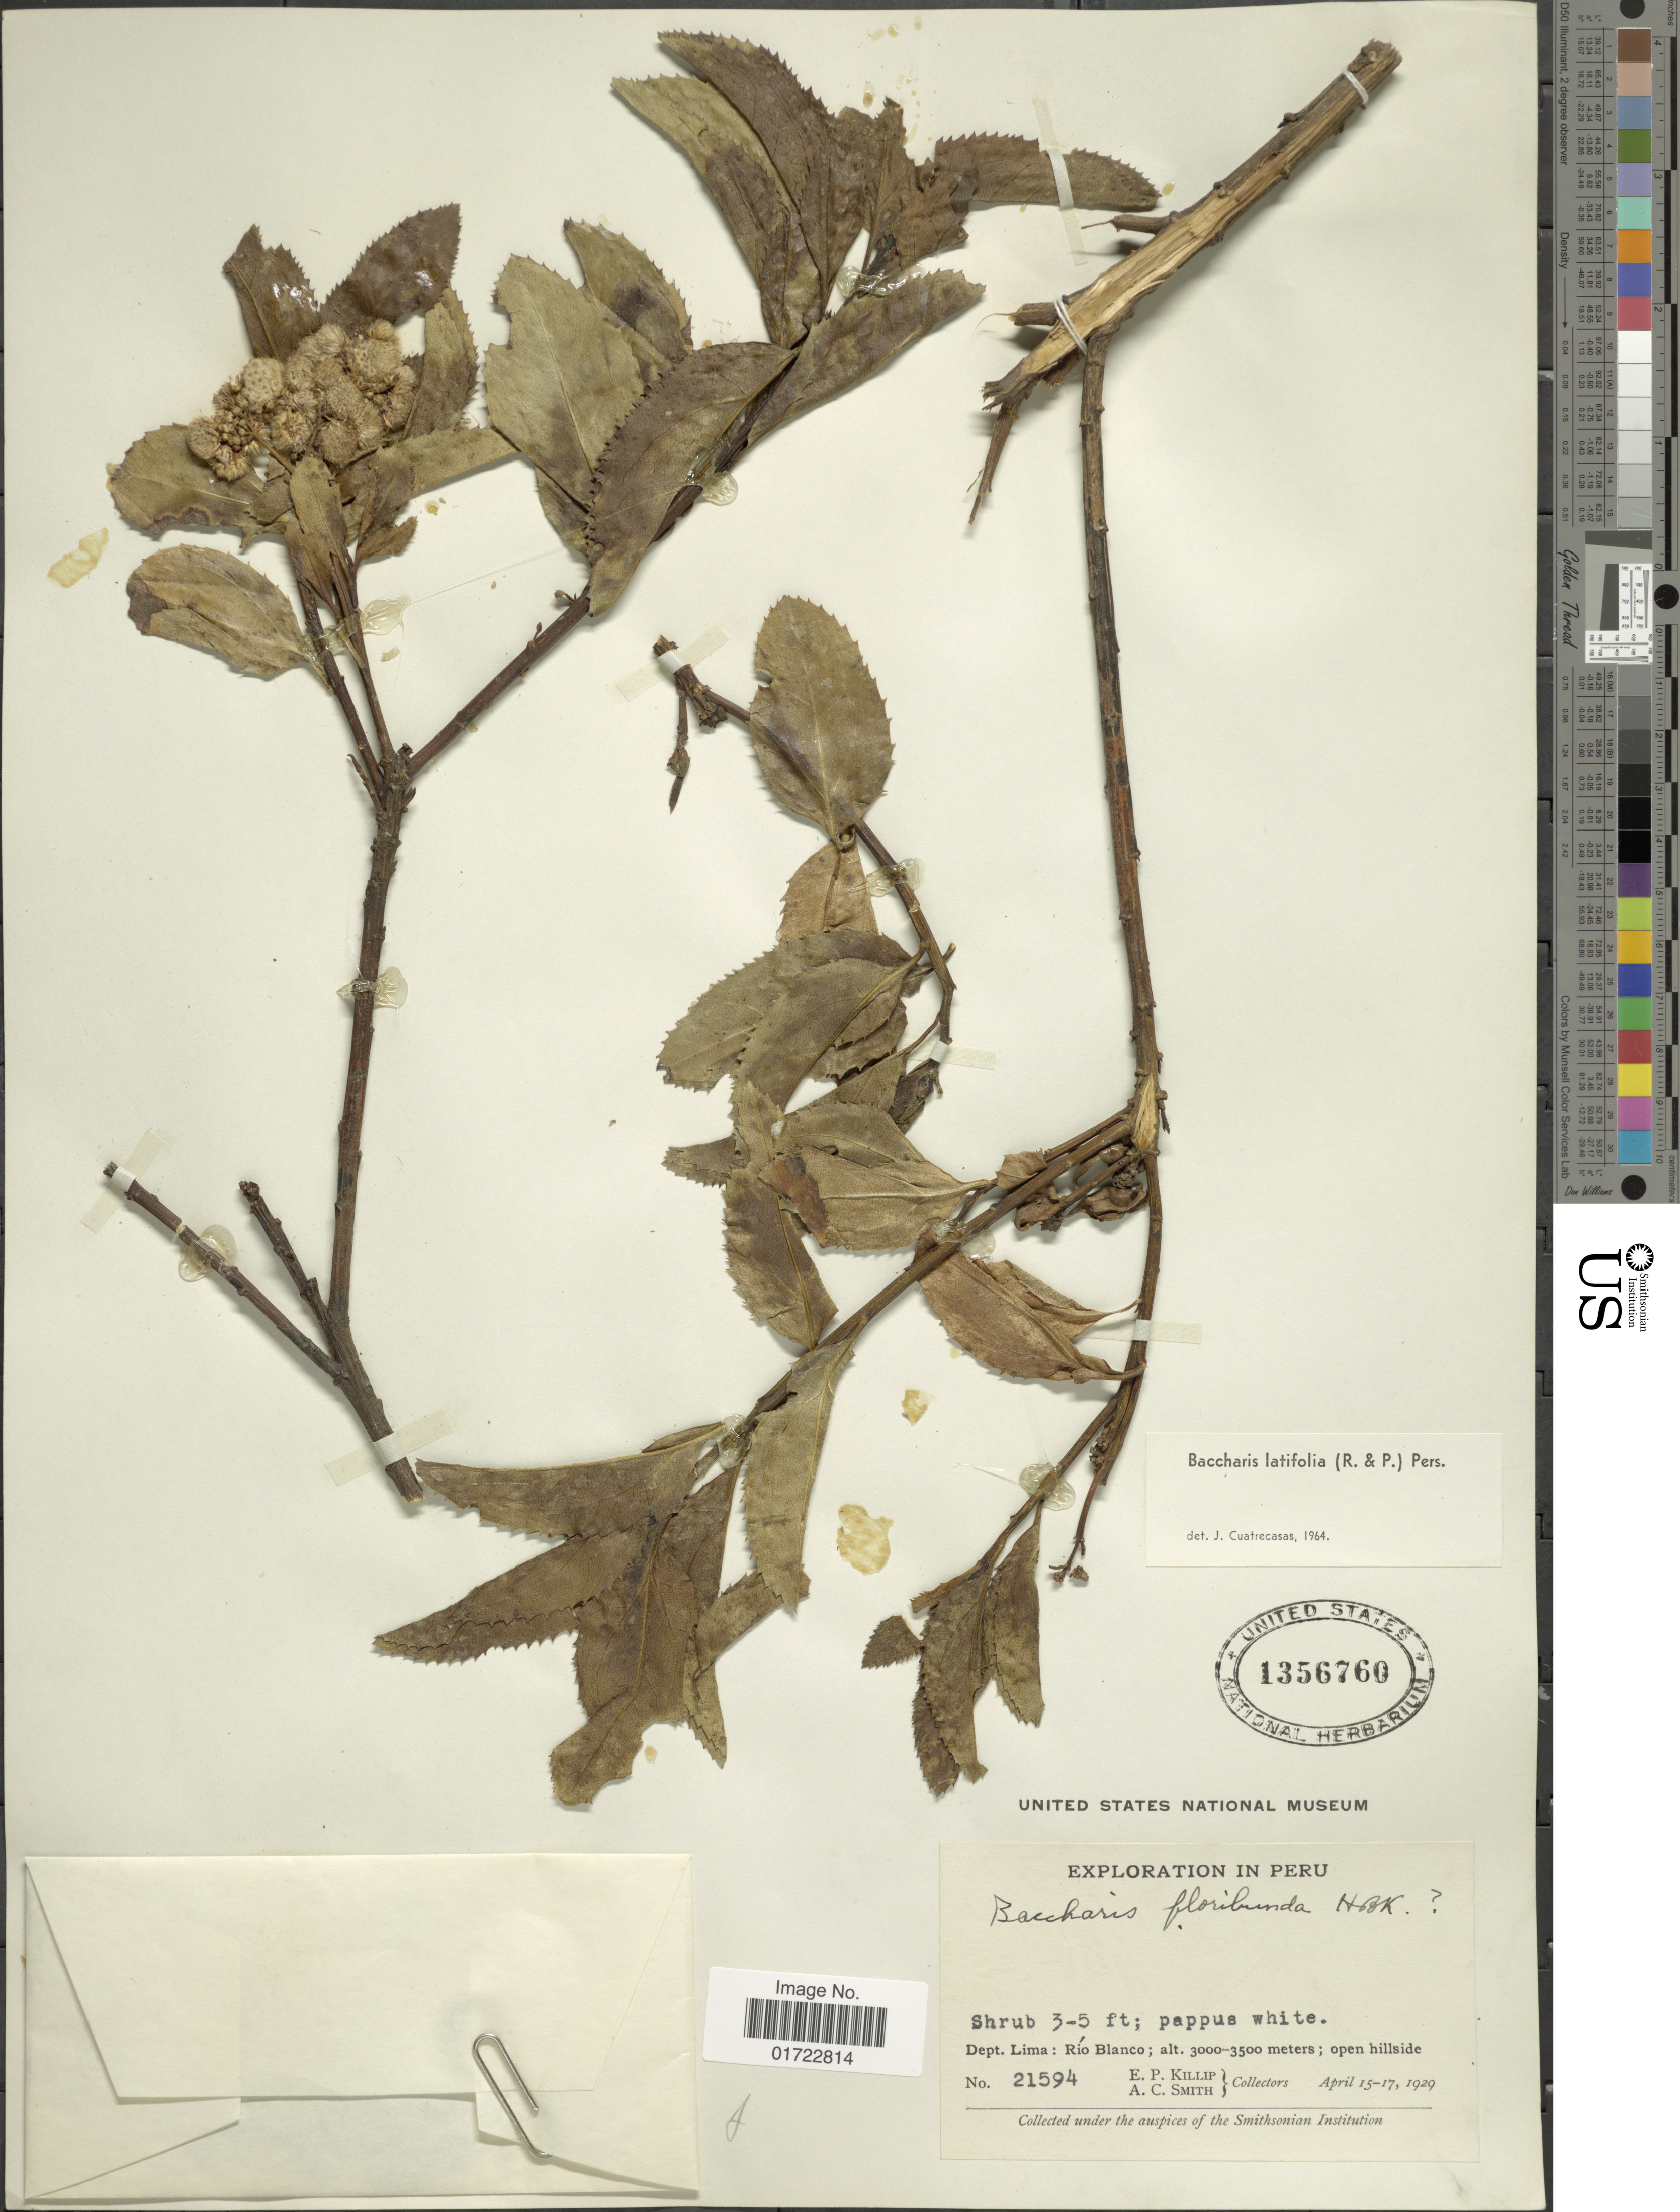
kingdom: Plantae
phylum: Tracheophyta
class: Magnoliopsida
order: Asterales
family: Asteraceae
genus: Baccharis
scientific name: Baccharis latifolia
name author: (Ruiz & Pav.) Pers.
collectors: E. P. Killip & A. C. Smith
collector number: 21594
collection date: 1929-04-15/1929-04-17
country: Peru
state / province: Lima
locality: Dept. Lima: Río Blanco.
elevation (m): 914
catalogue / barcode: US 1356760